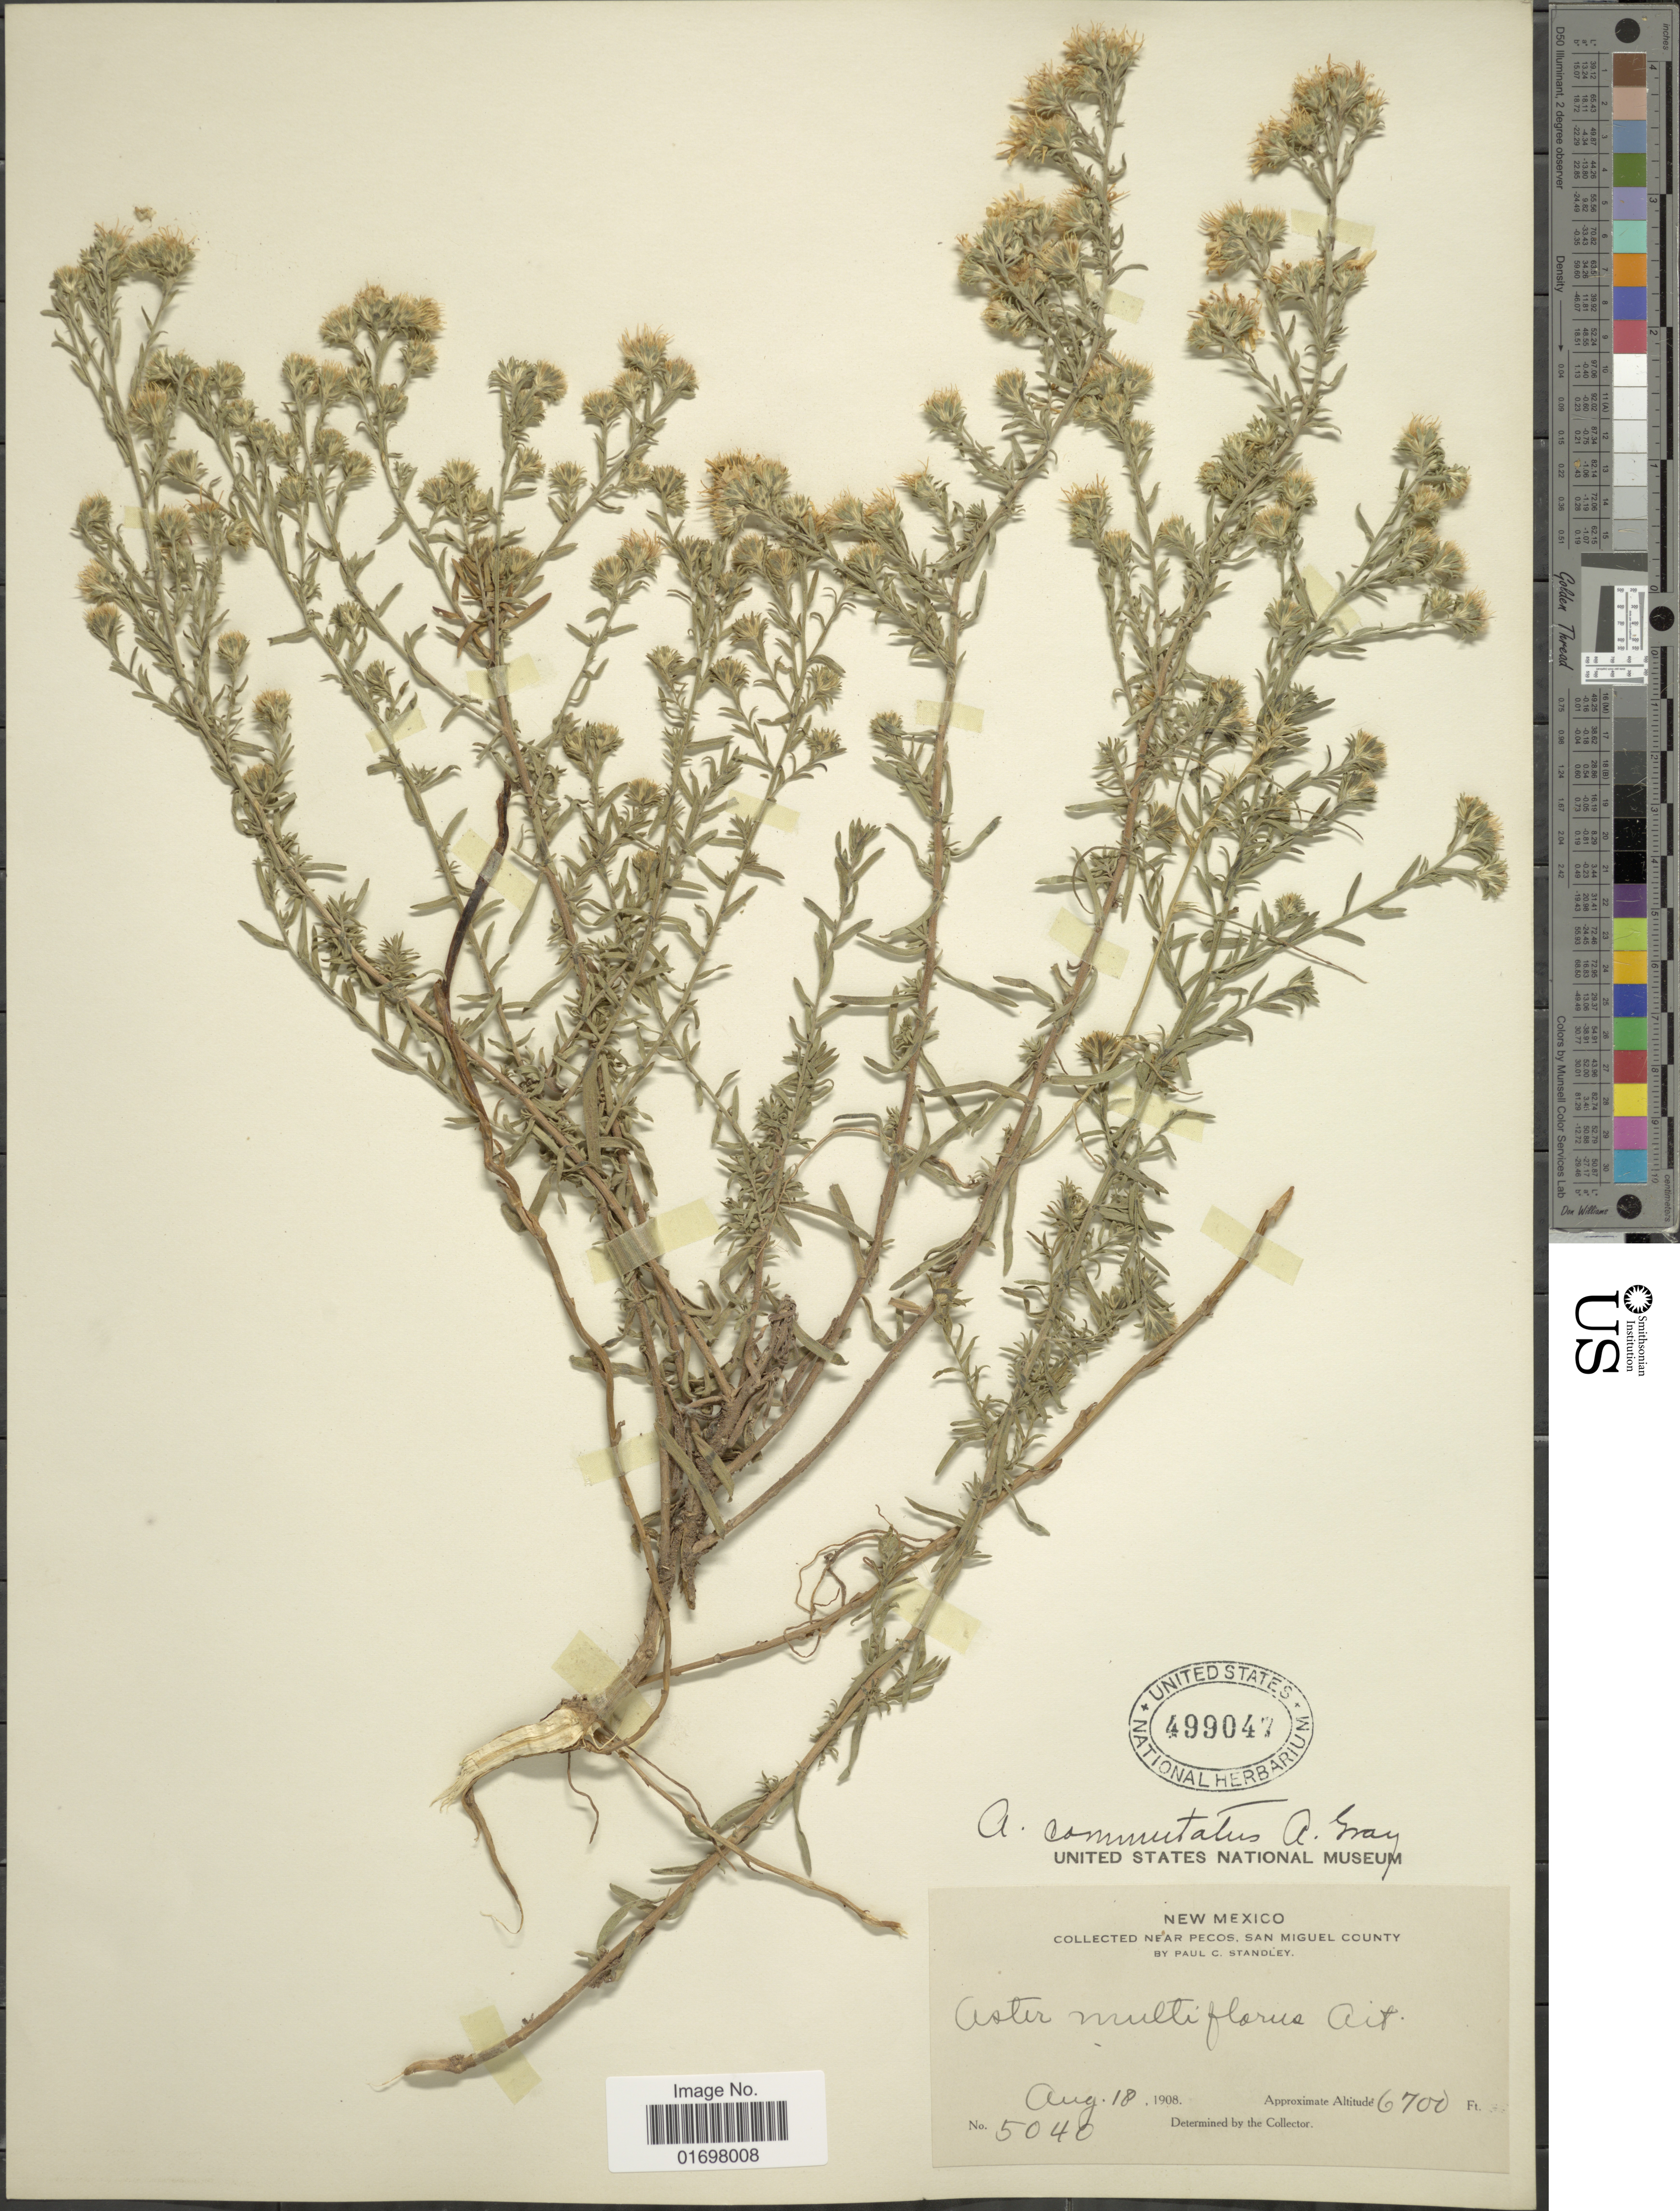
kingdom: Plantae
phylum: Tracheophyta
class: Magnoliopsida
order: Asterales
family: Asteraceae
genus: Symphyotrichum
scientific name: Symphyotrichum falcatum var. commutatum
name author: (Torr. & A. Gray) G.L. Nesom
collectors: P. C. Standley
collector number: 5040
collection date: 1908-08-18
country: United States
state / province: New Mexico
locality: New Mexico, Near Pecos, San Miguel County.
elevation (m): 2042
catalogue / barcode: US 499047